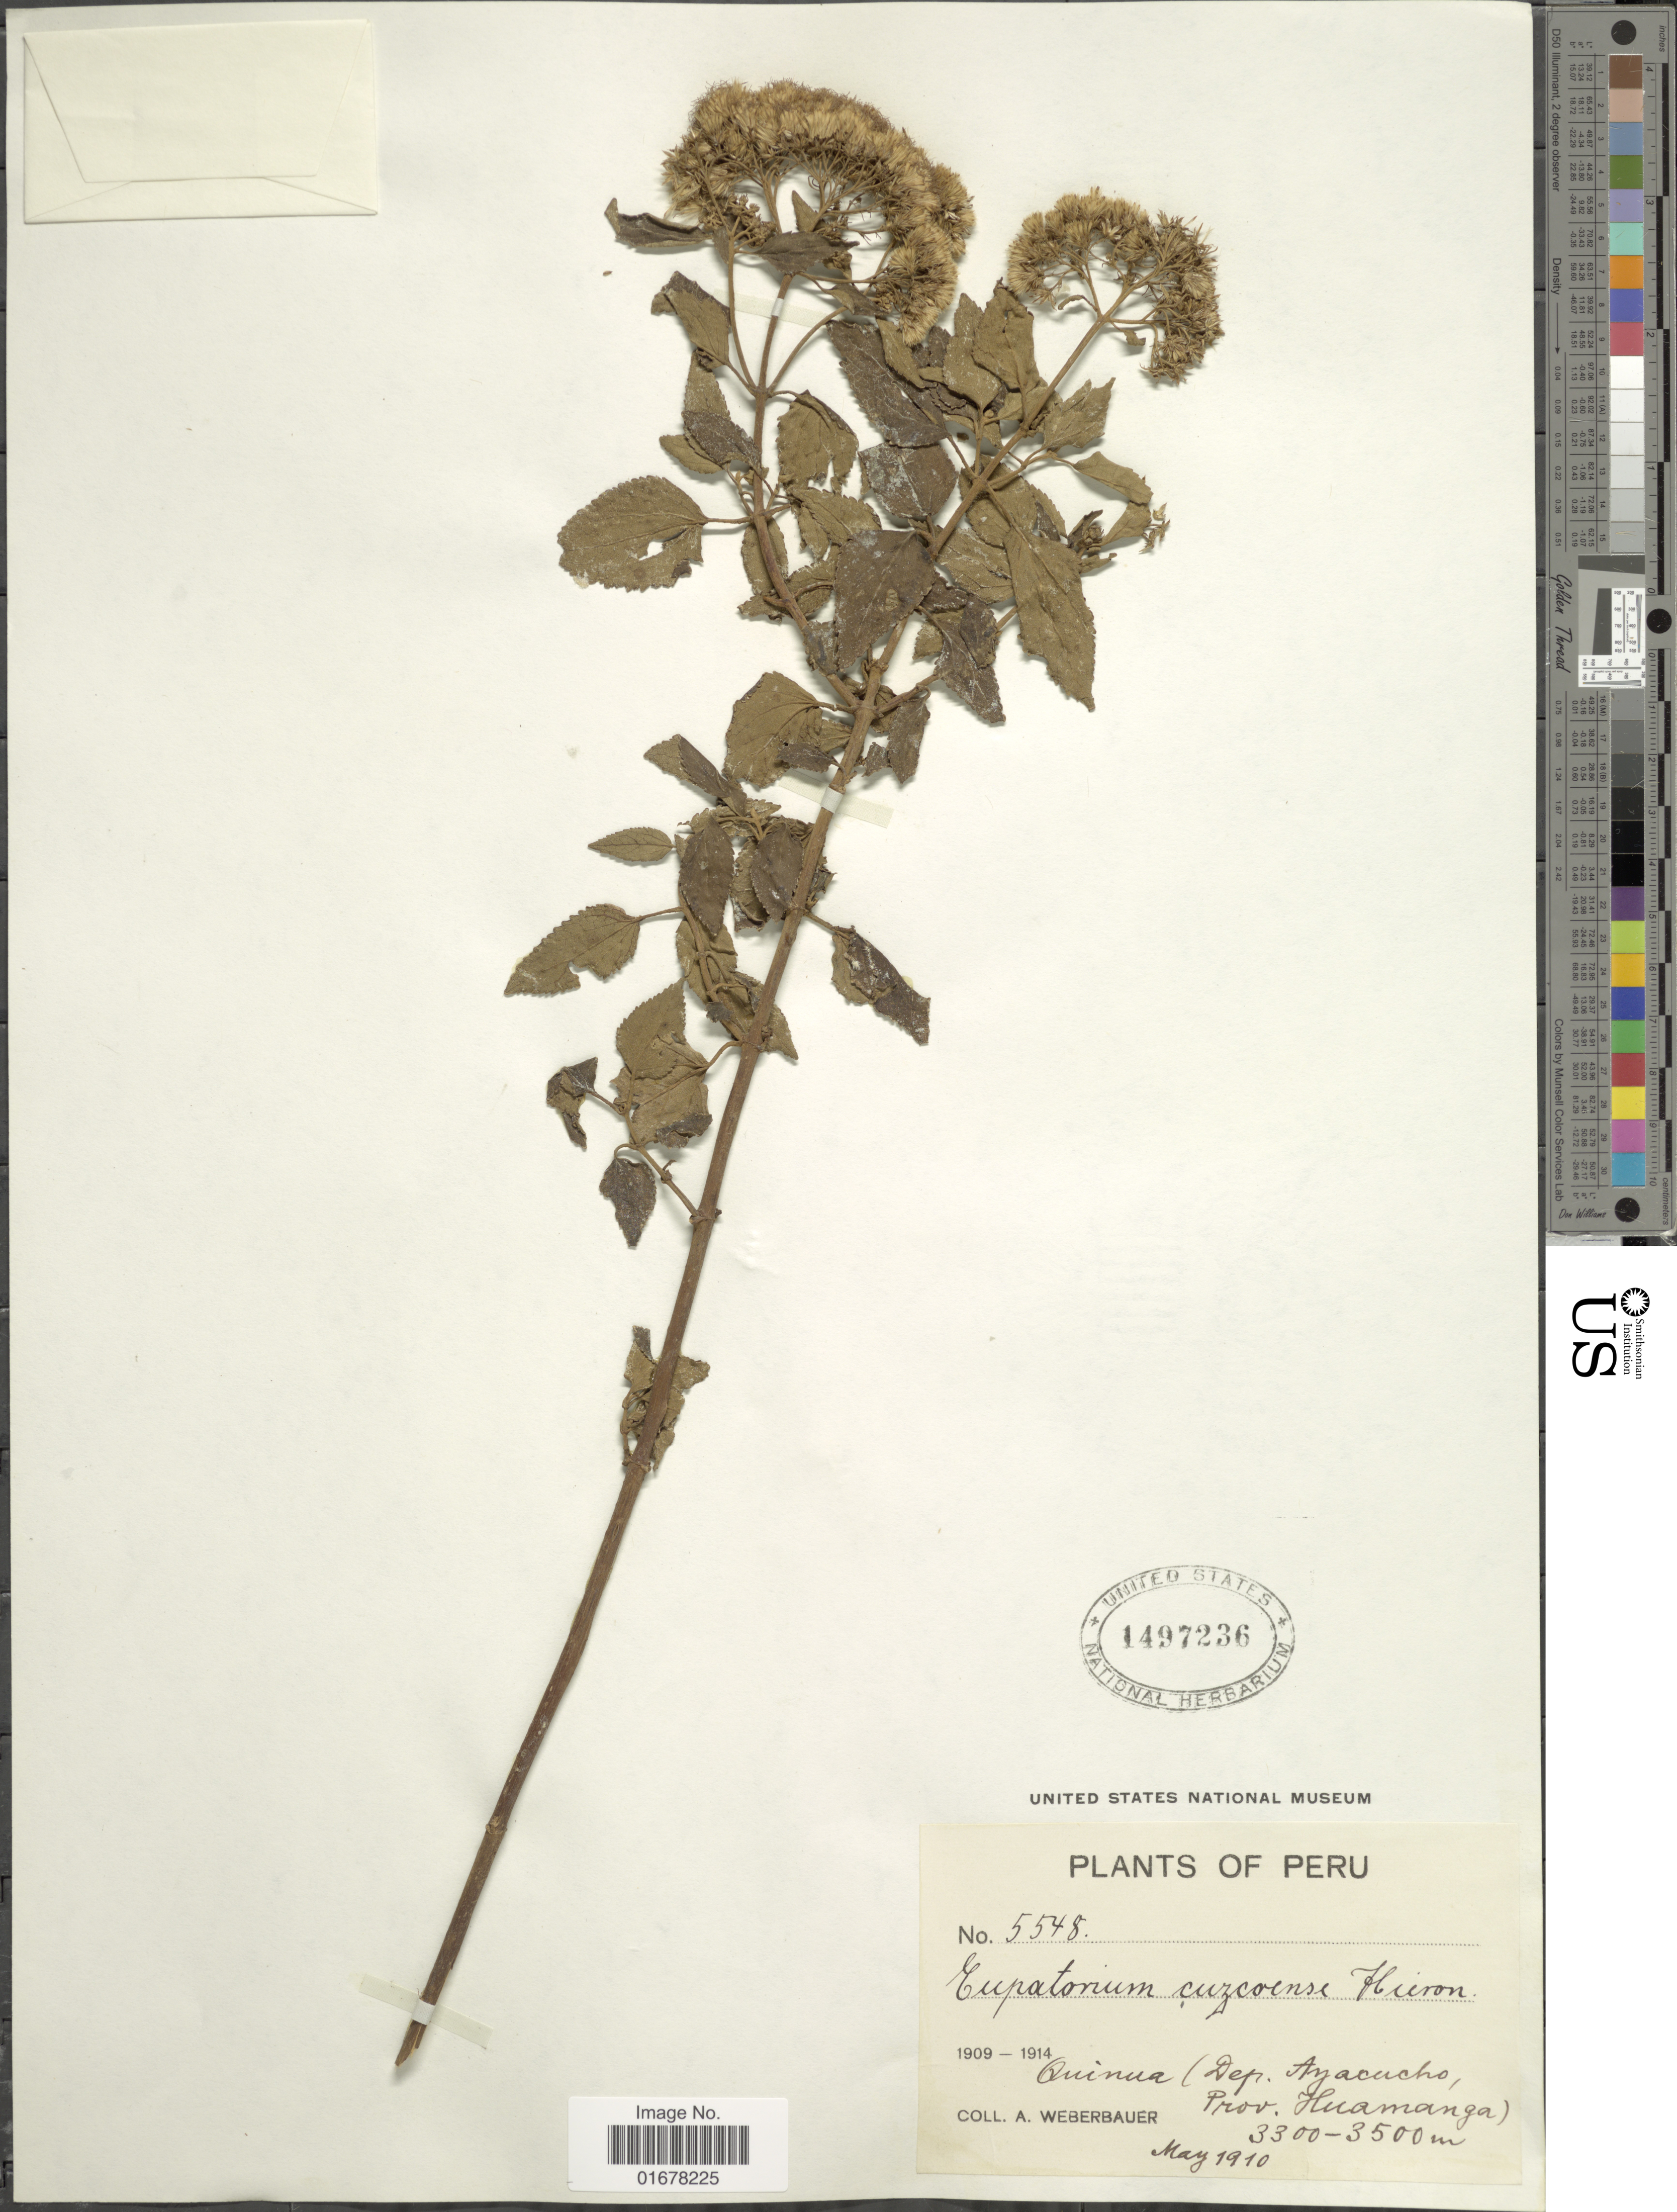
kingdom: Plantae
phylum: Tracheophyta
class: Magnoliopsida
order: Asterales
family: Asteraceae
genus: Ageratina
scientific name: Ageratina cuzcoensis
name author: (Hieron.) R.M. King & H. Rob.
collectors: A. Weberbauer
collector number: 5548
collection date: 1910-05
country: Peru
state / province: Ayacucho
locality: Quinua (Dep. Ayacucha, Prov. Huamanga)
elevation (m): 3300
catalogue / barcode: US 1497236